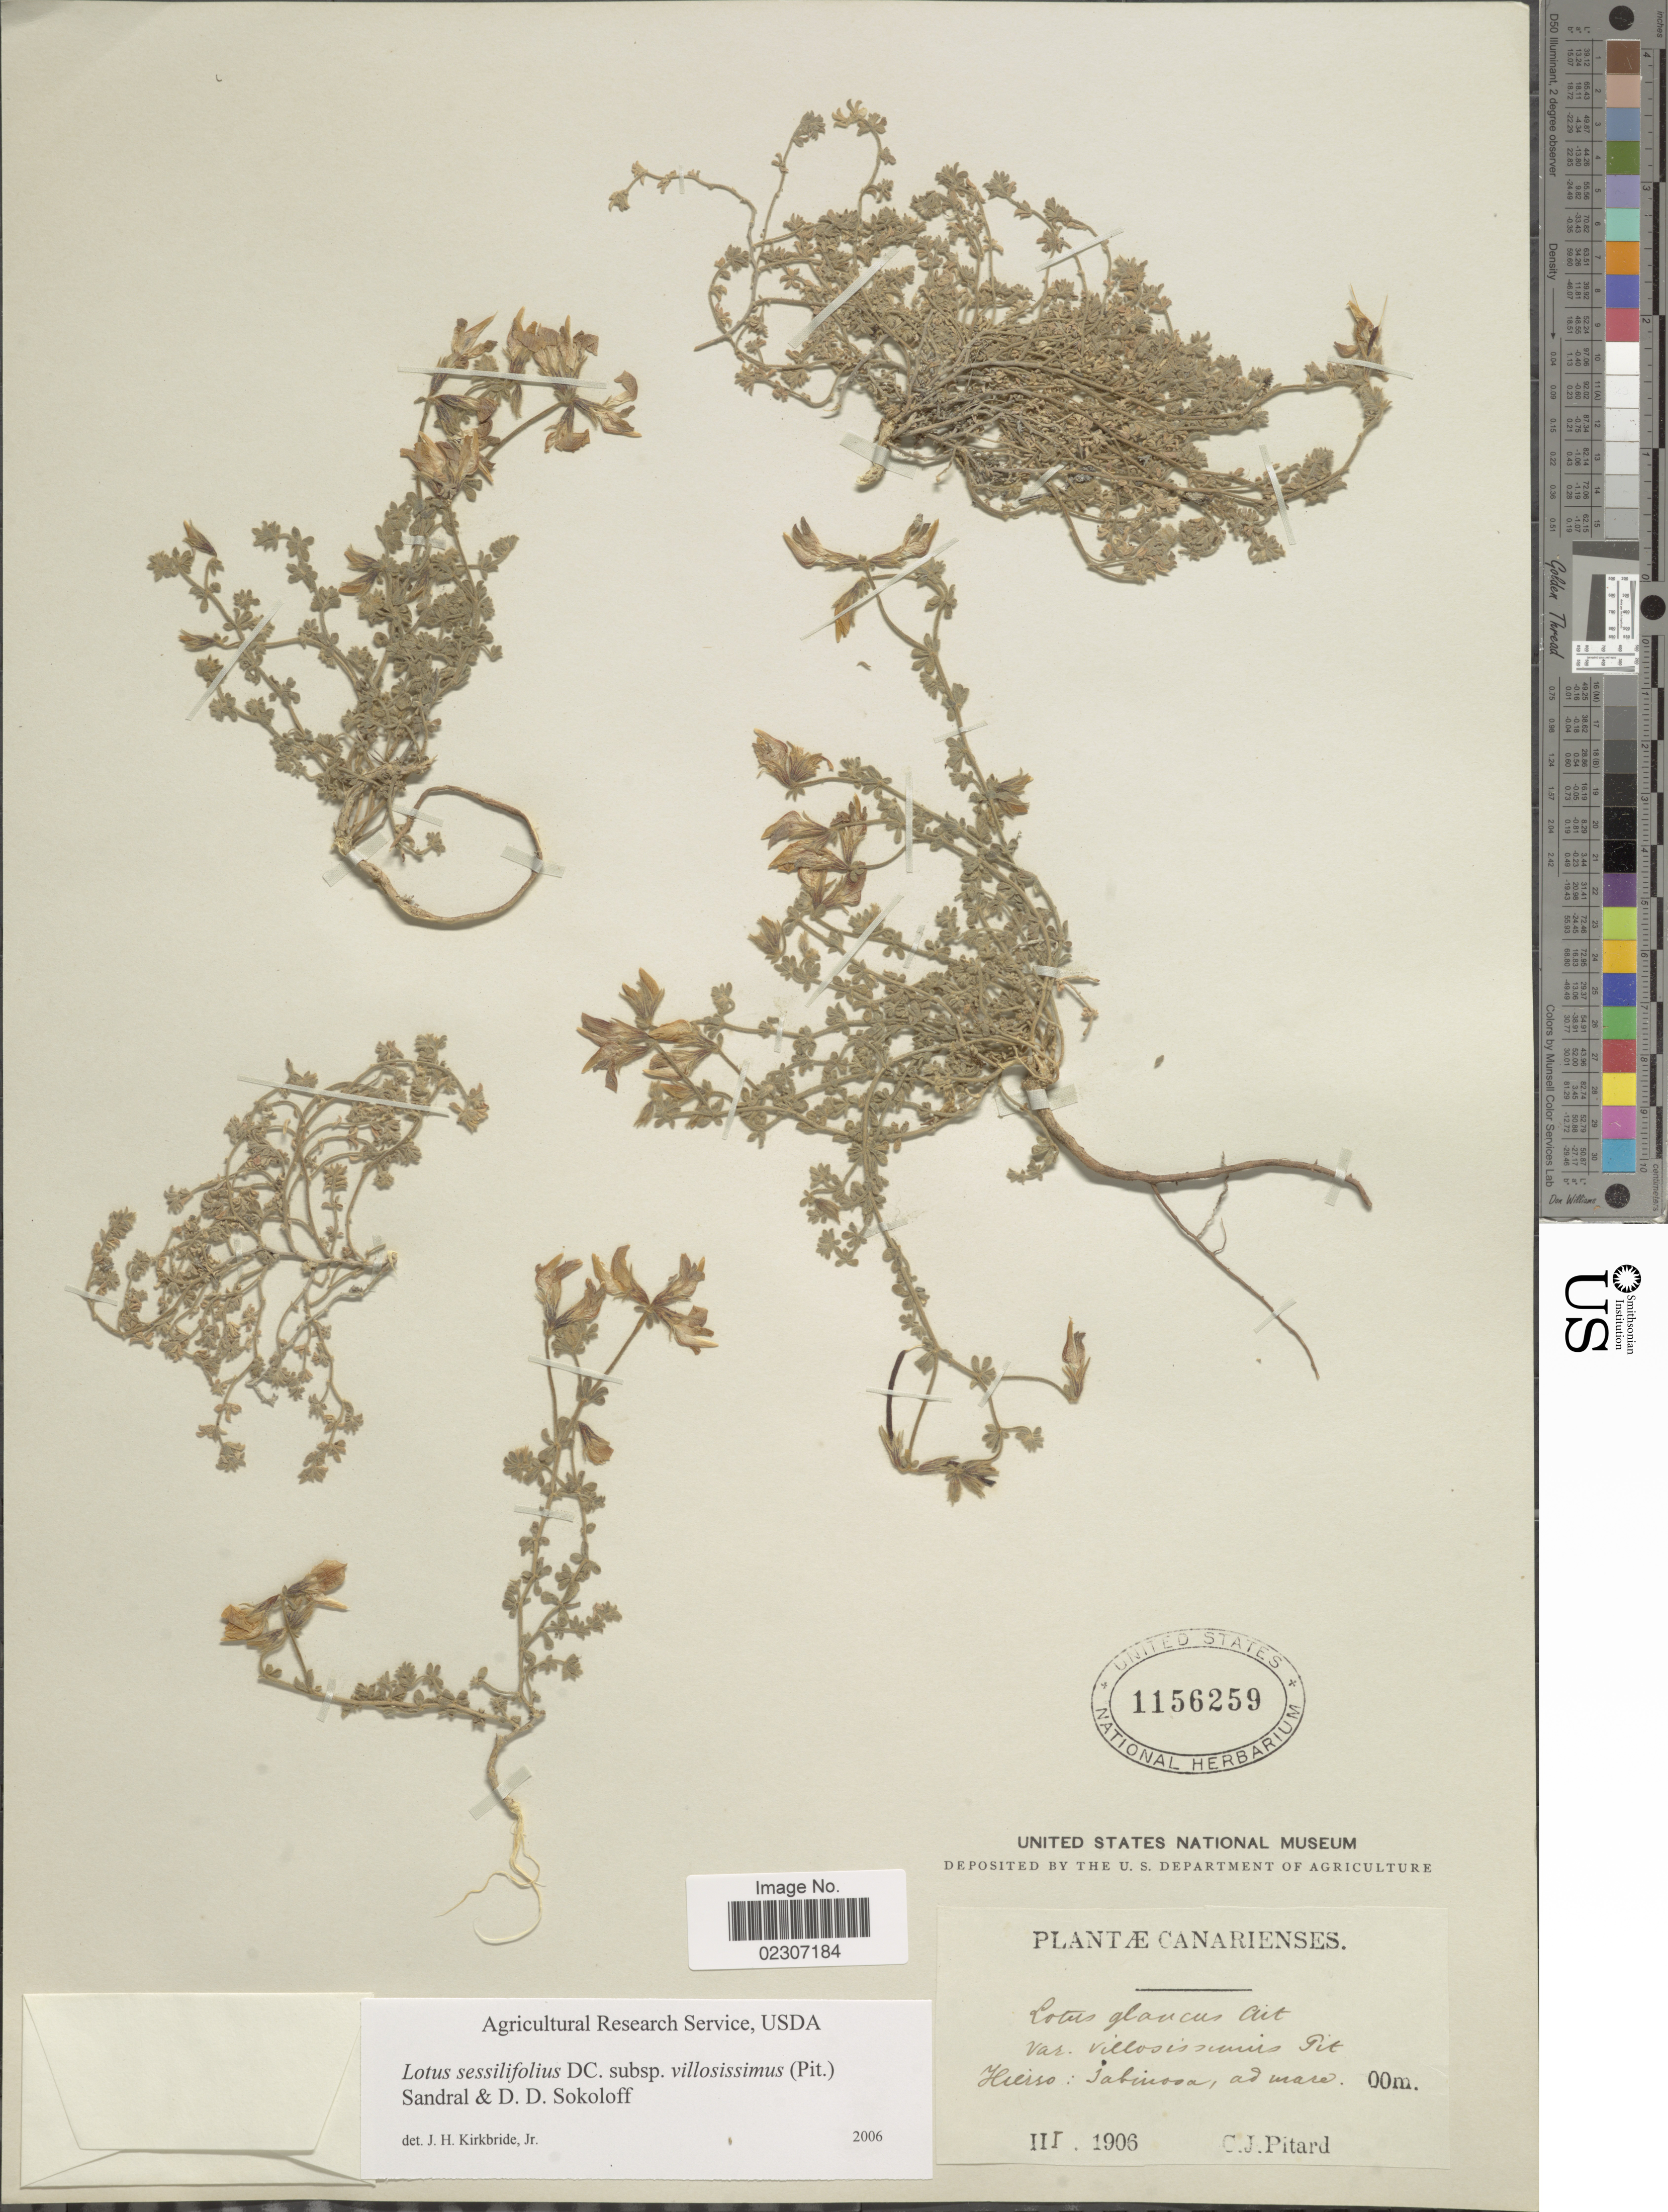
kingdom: Plantae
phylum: Tracheophyta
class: Magnoliopsida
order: Fabales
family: Fabaceae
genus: Lotus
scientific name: Lotus sessilifolius subsp. villosissimus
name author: (Pit.) Sandral & D.D. Sokoloff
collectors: C. Pitard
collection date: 1906-03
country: Spain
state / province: Canarias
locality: Canarienses, Hierro: Sabinosa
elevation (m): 0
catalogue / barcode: US 1156259